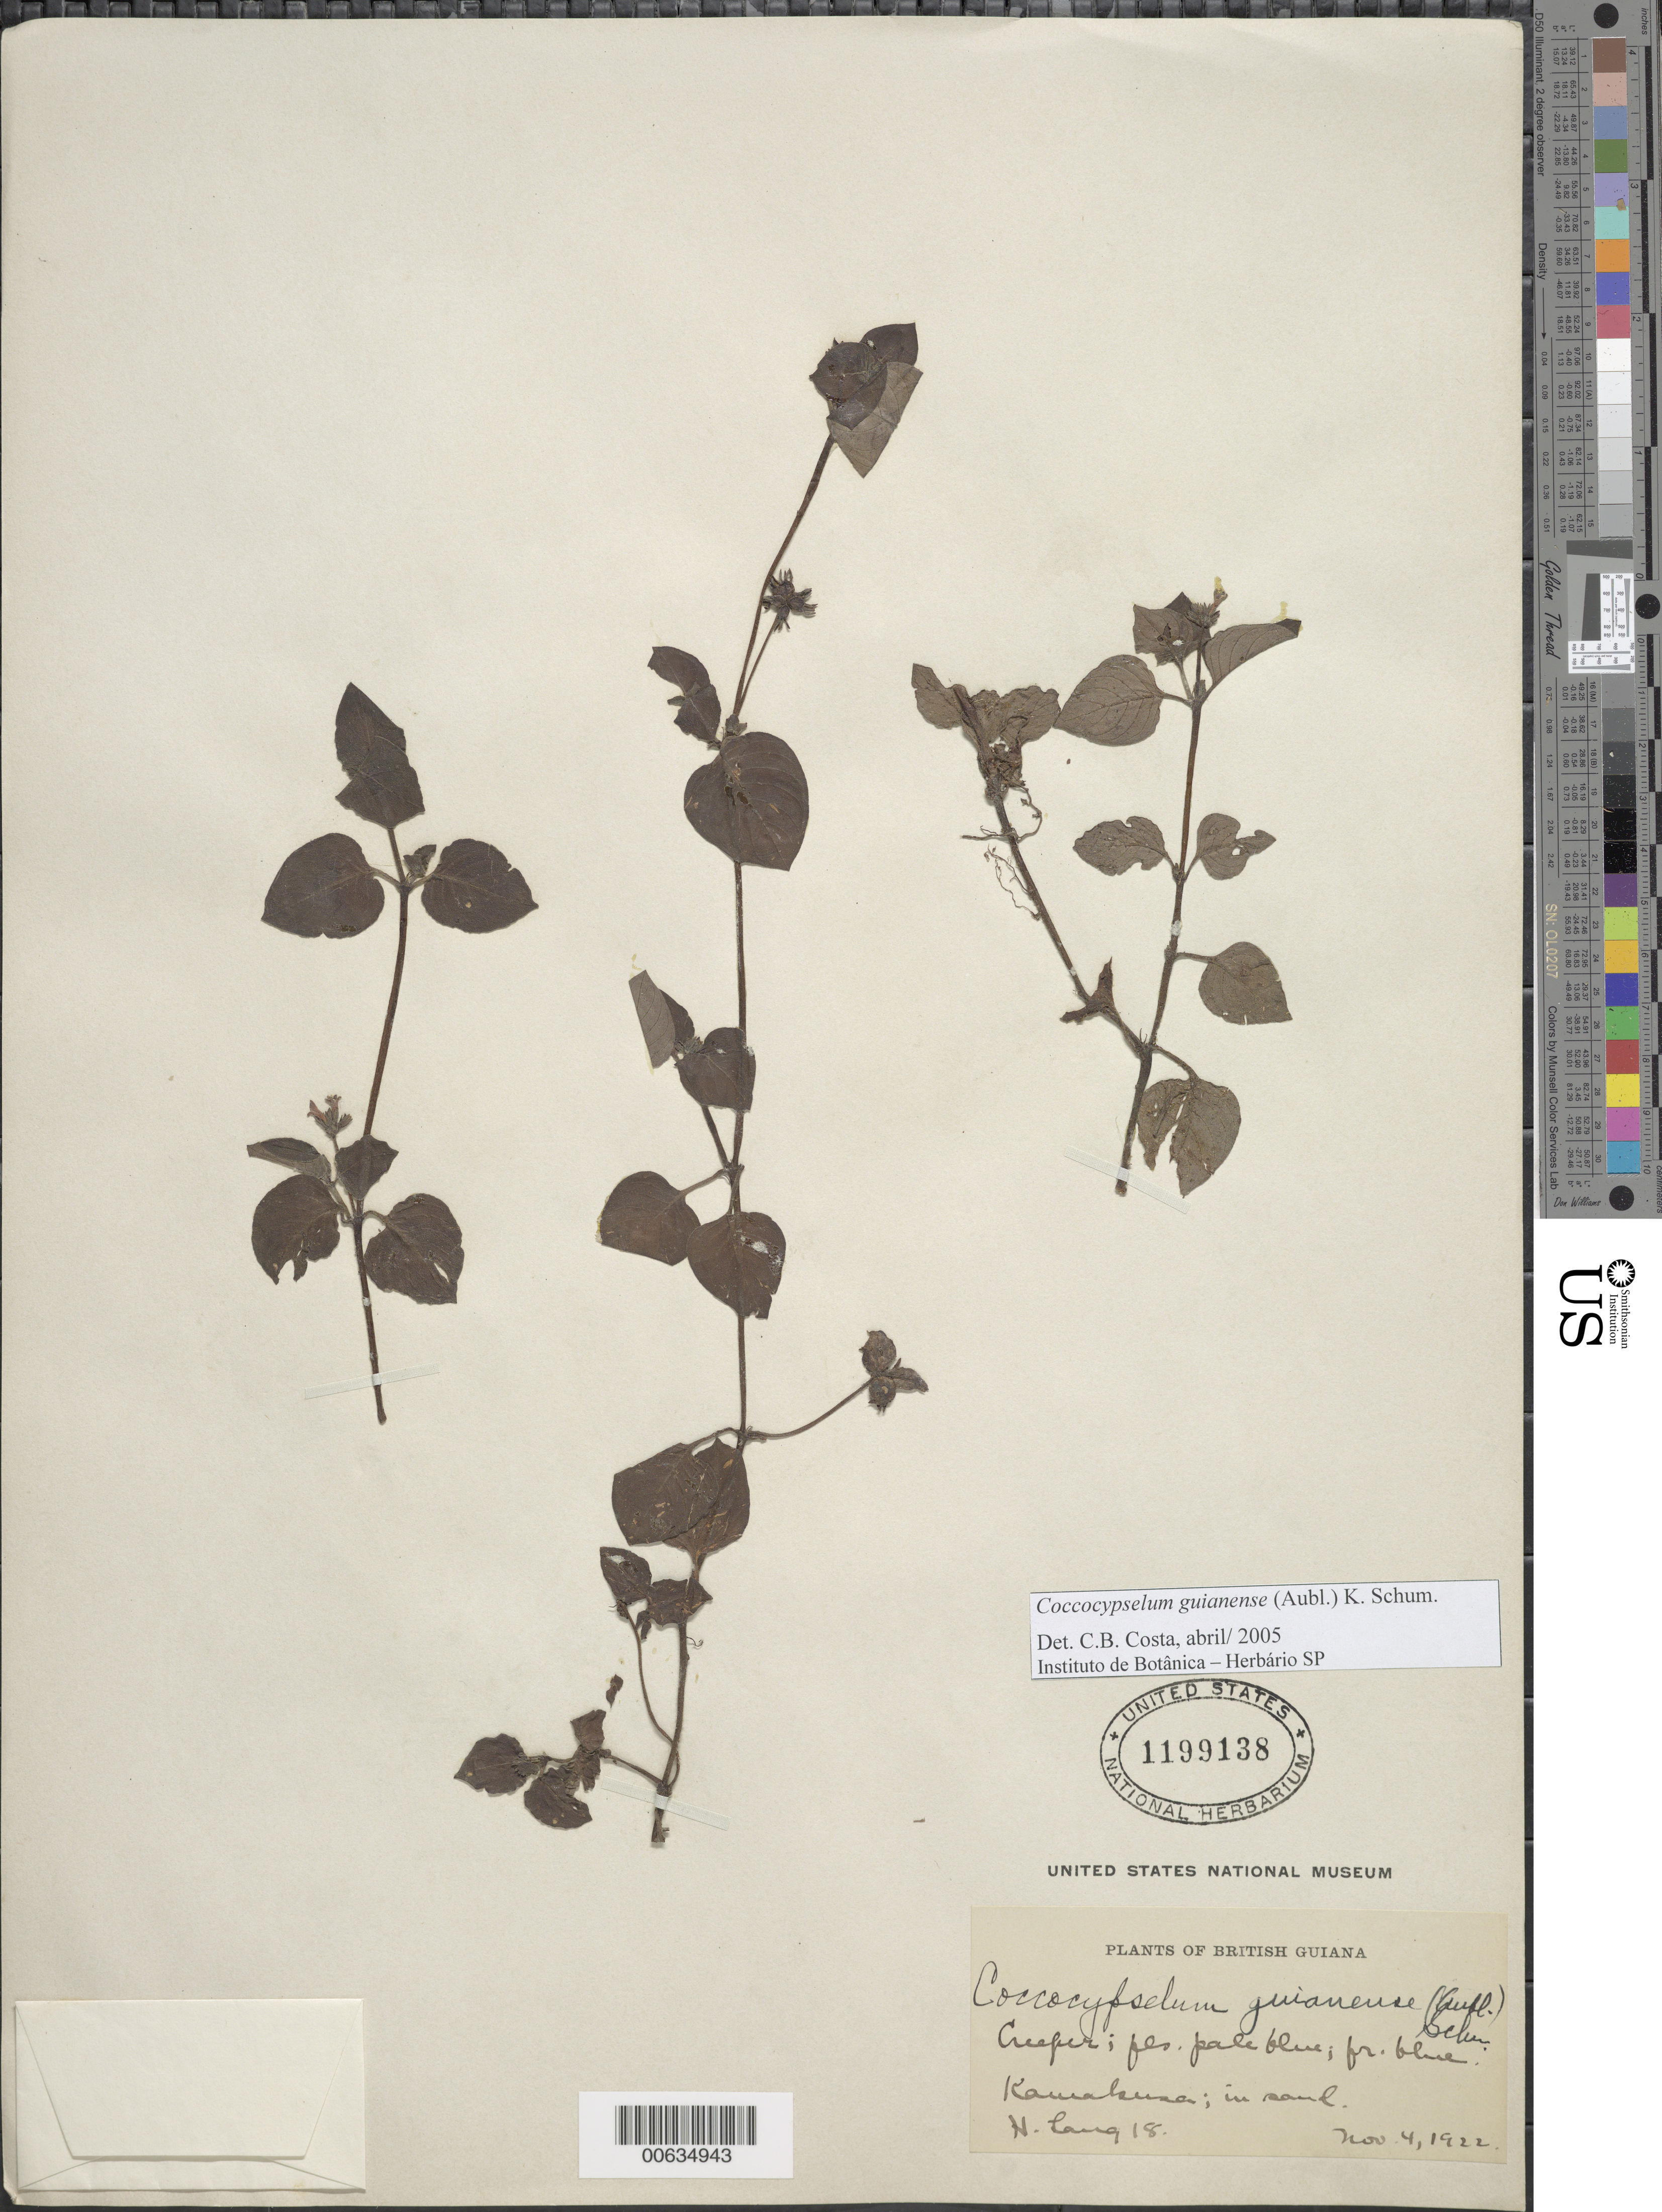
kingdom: Plantae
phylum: Tracheophyta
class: Magnoliopsida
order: Gentianales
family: Rubiaceae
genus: Coccocypselum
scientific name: Coccocypselum guianense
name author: (Aubl.) K. Schum.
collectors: H. Lang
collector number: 18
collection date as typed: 4-Nov-22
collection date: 1922-11-04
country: Guyana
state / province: Cuyuni-Mazaruni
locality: Kamakusa, Upper Mazaruni R.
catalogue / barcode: US 1199138